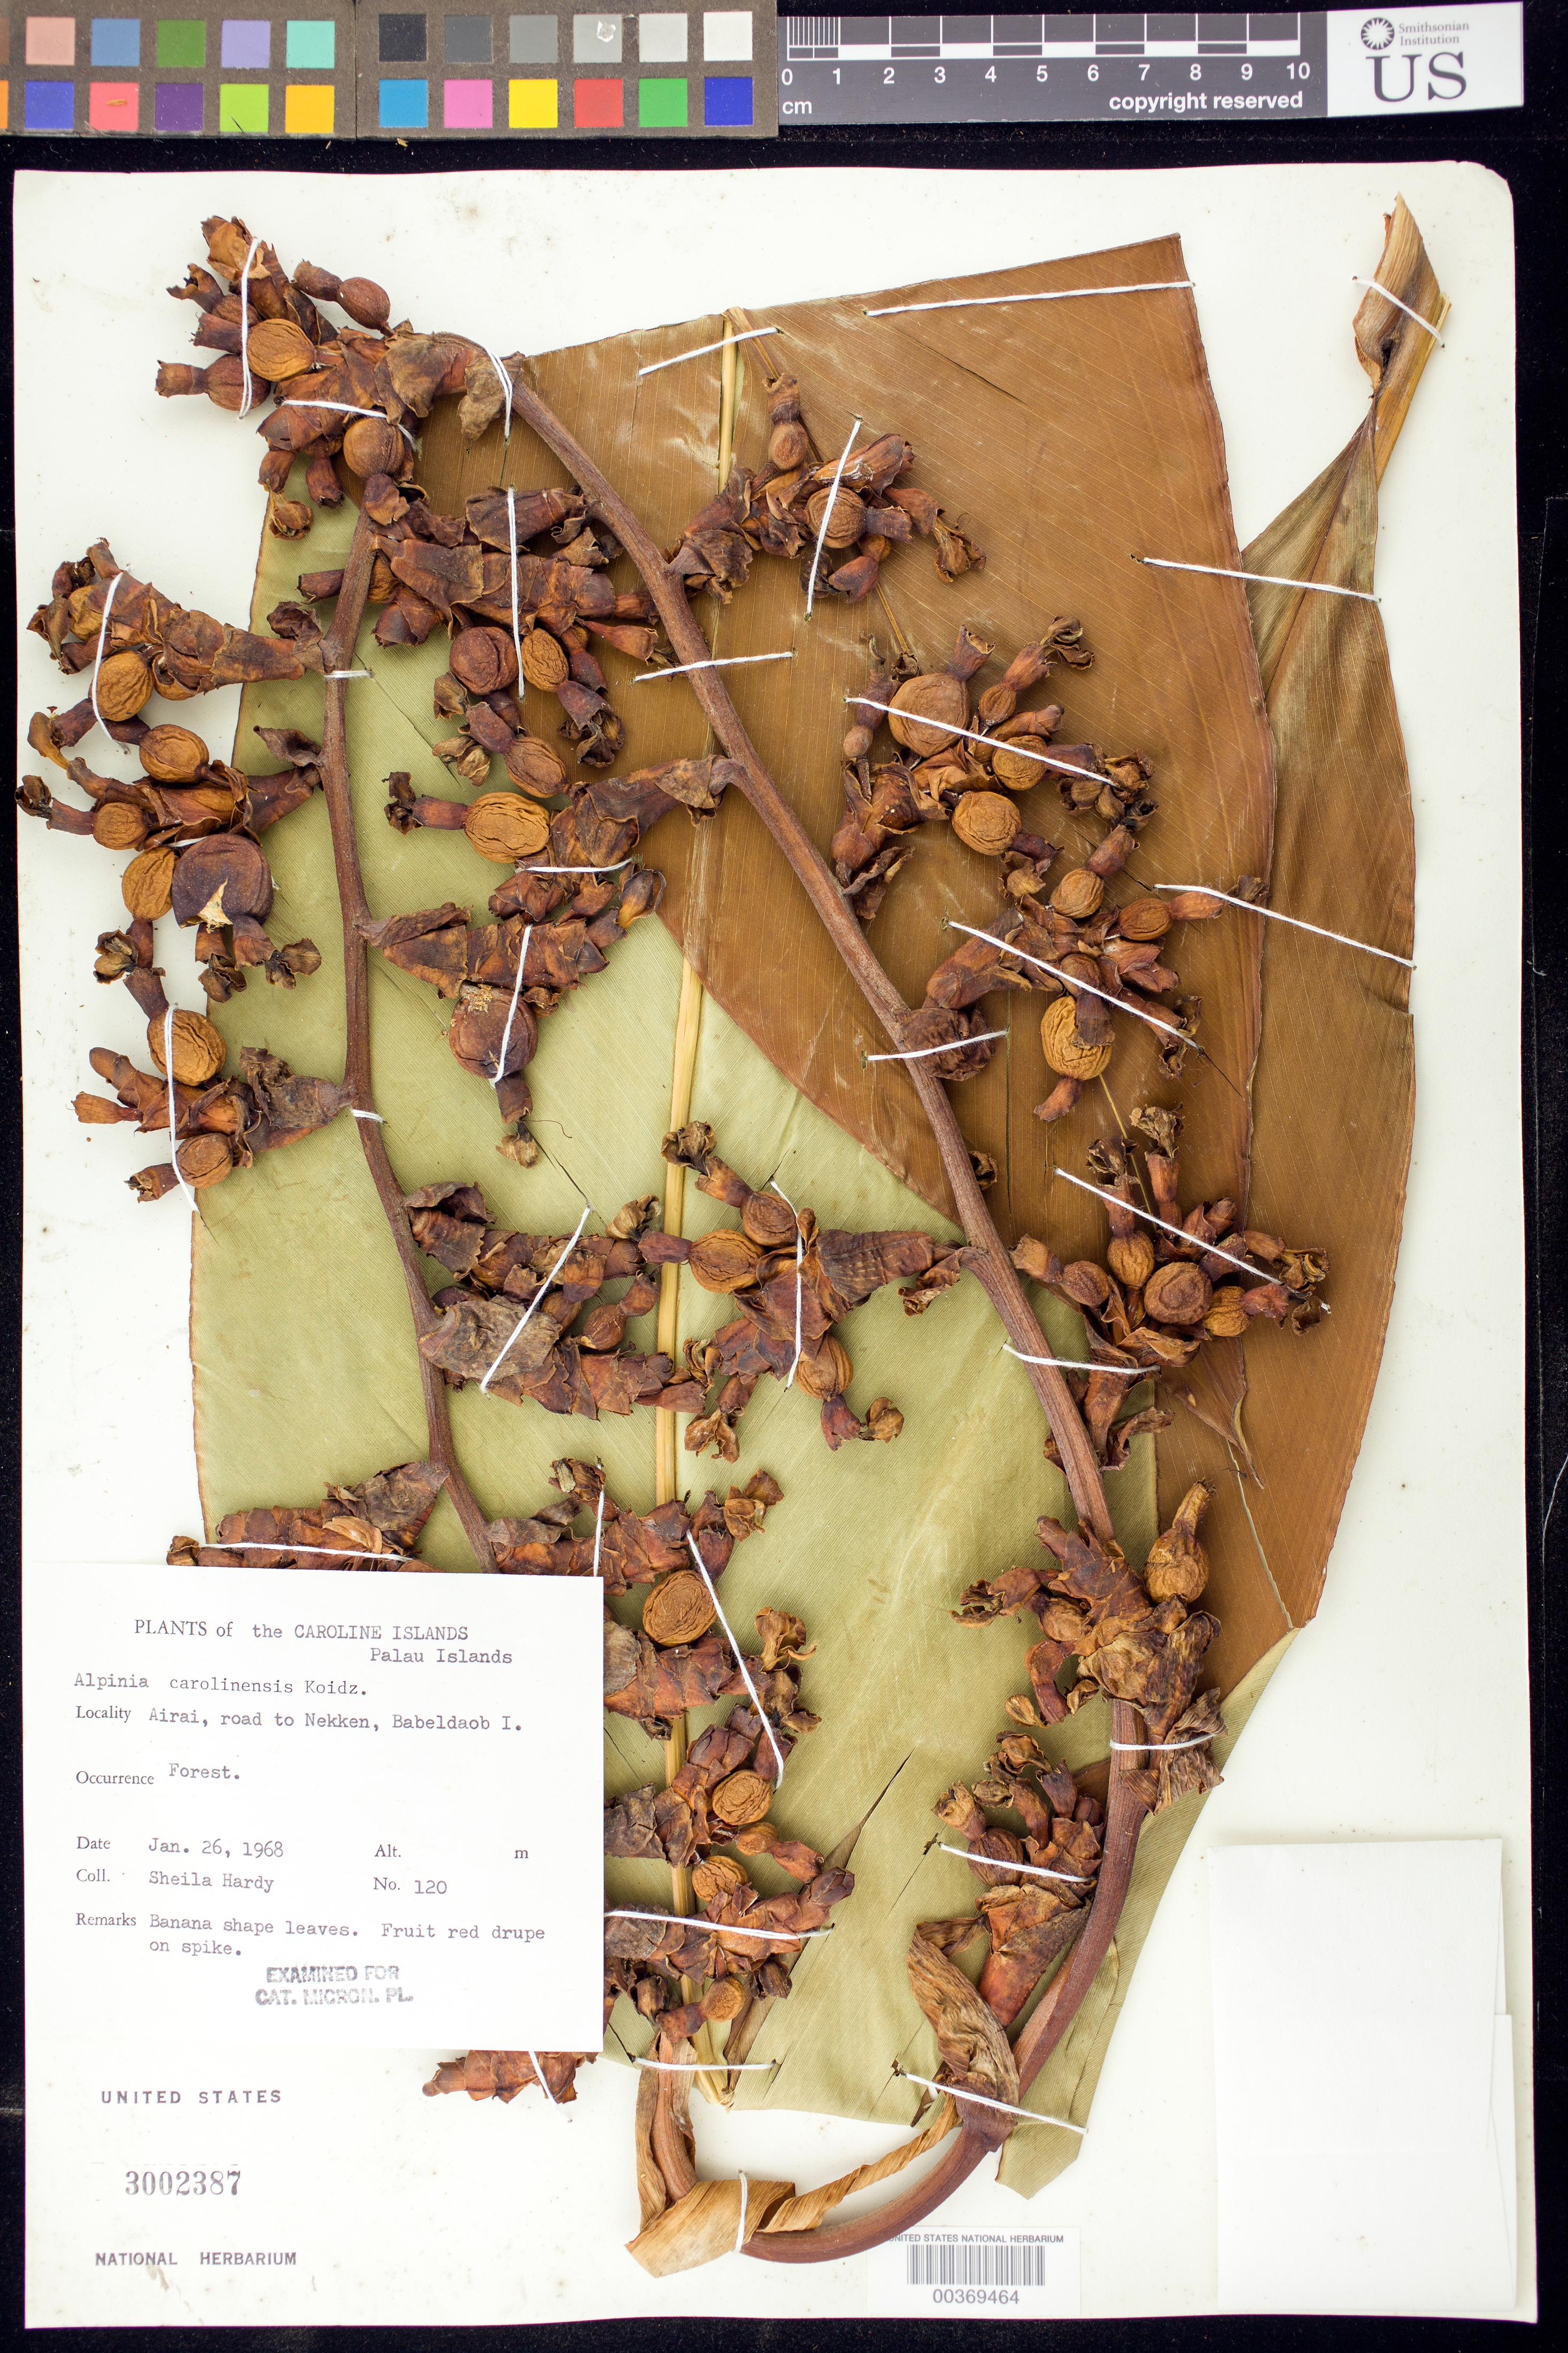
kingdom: Plantae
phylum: Tracheophyta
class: Liliopsida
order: Zingiberales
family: Zingiberaceae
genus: Alpinia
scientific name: Alpinia carolinensis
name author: Koidz.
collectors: S. Hardy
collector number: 120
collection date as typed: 26 Jan 1968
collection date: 1968-01-26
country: Palau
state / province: Airai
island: Babeldaob [Babelthuap]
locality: road to Nekken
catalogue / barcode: US 3002387